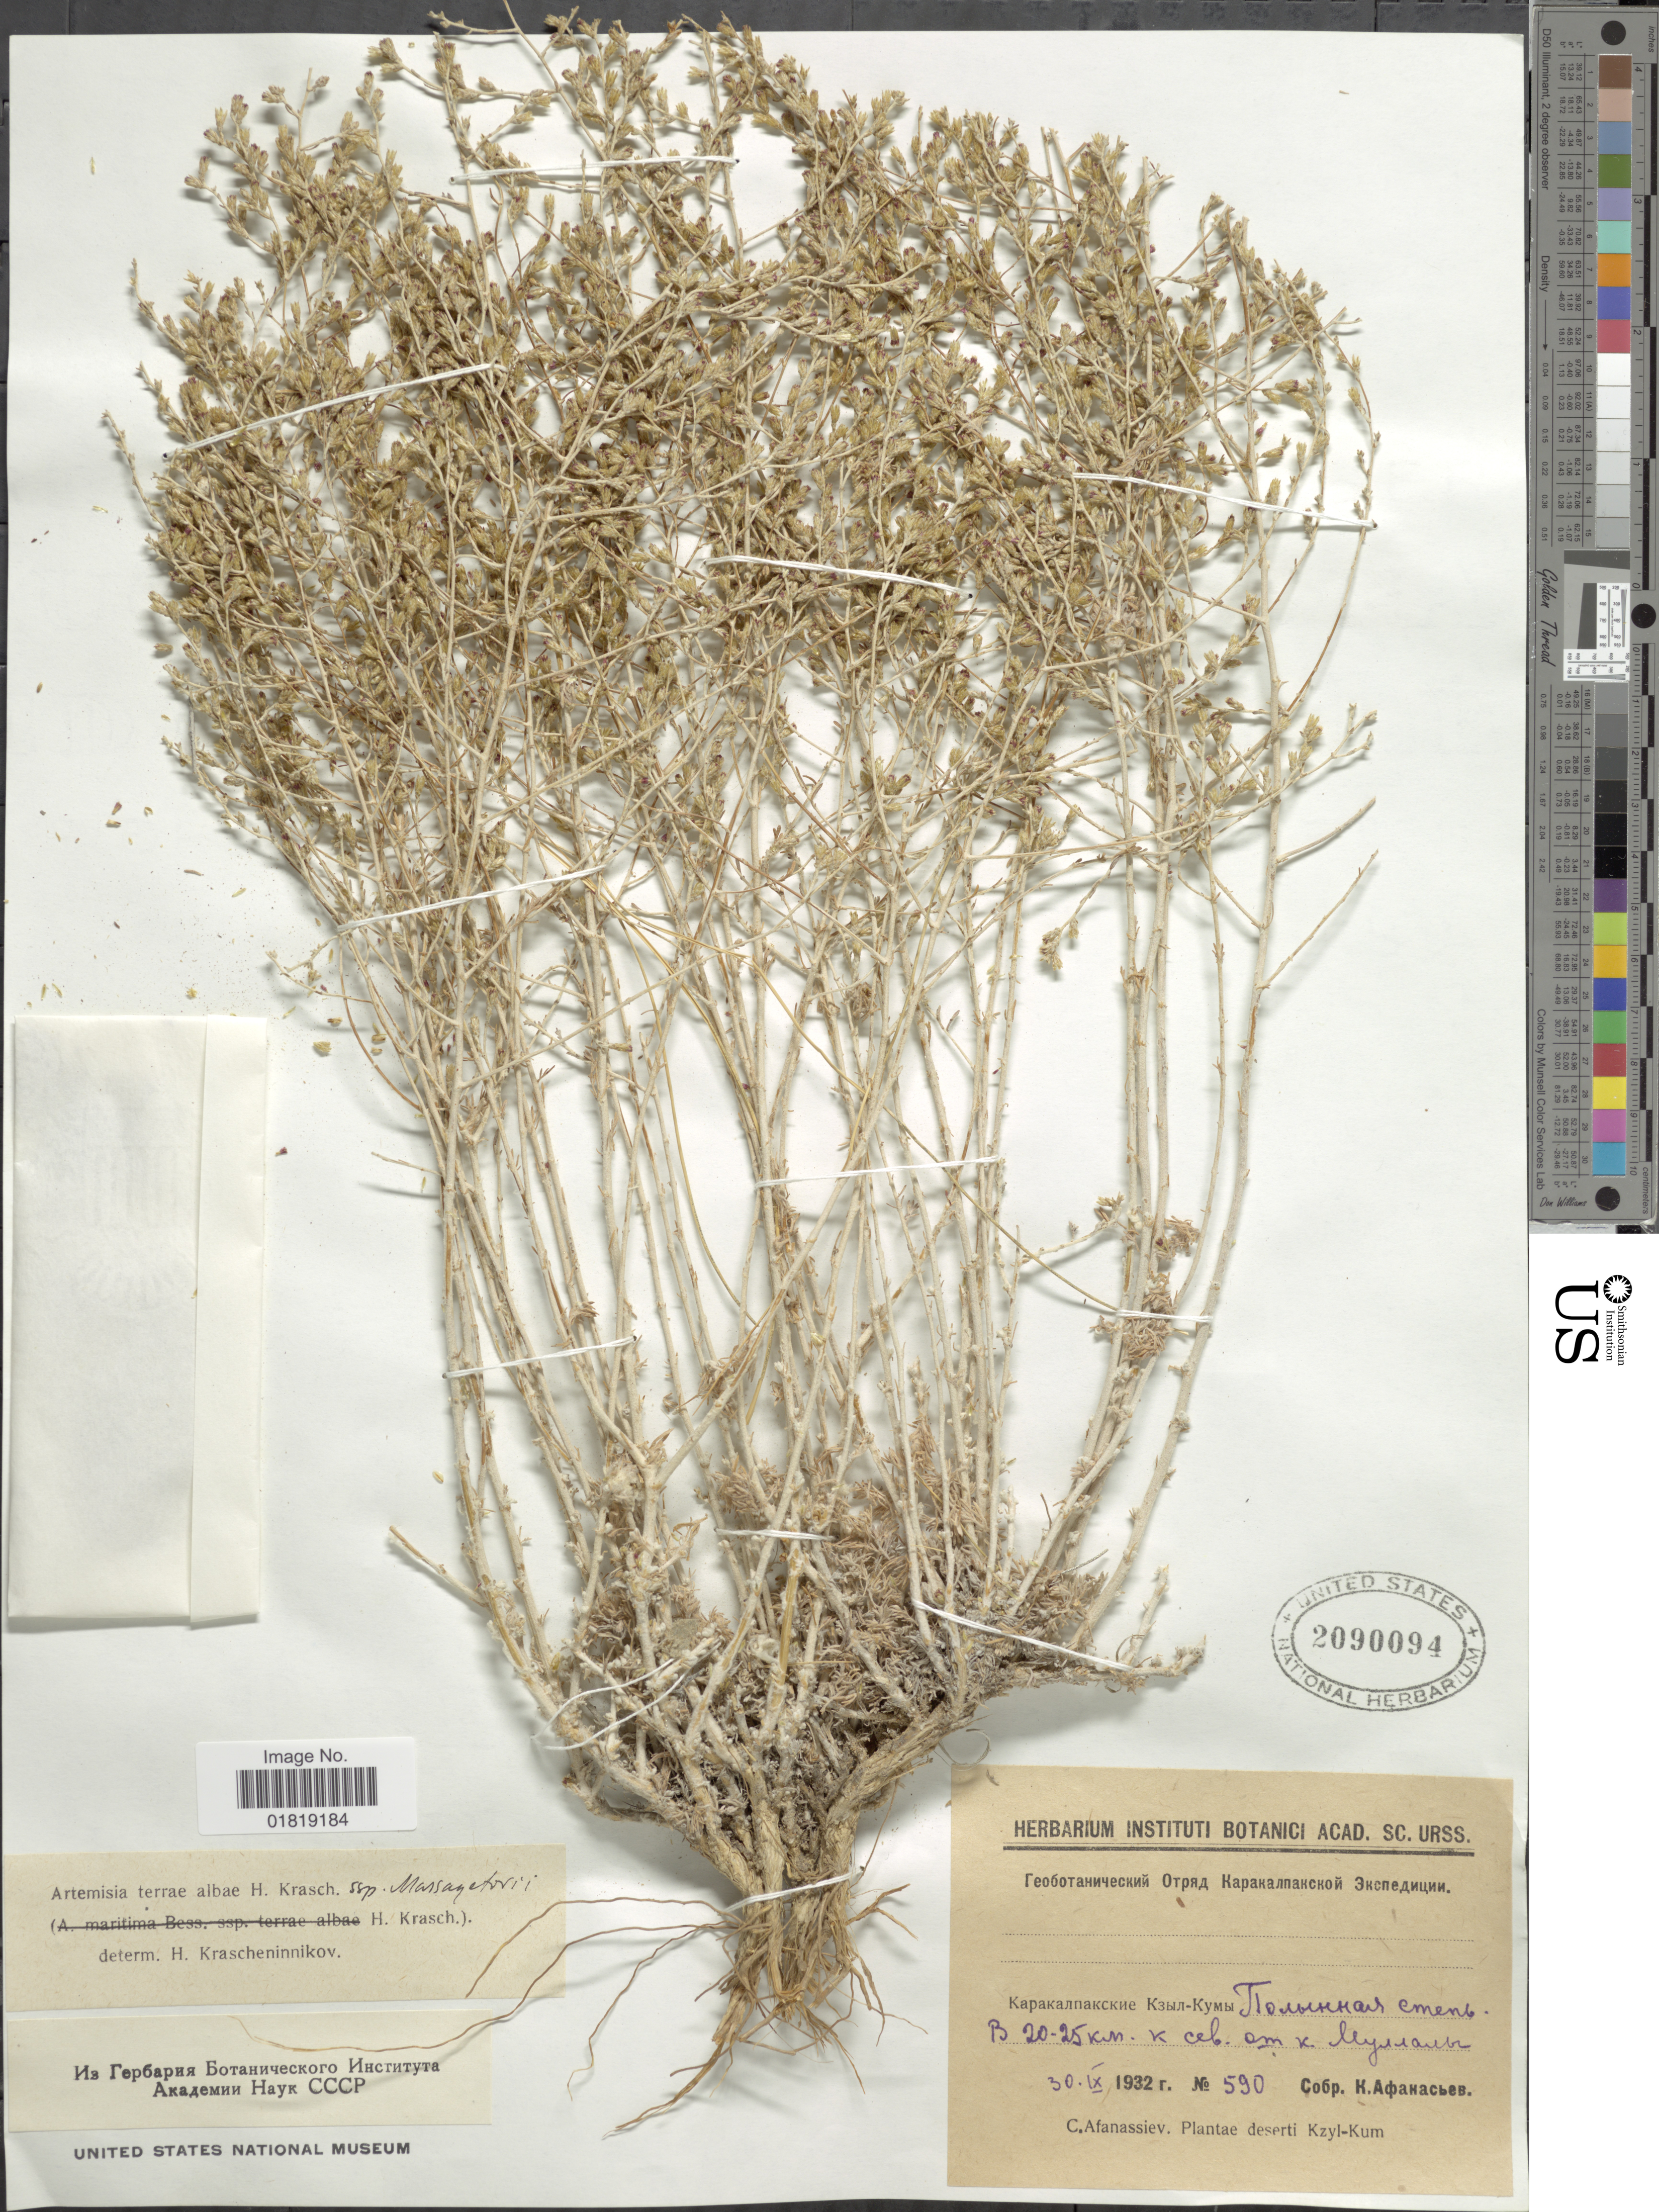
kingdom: Plantae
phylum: Tracheophyta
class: Magnoliopsida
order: Asterales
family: Asteraceae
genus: Artemisia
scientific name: Artemisia terrae albae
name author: Krasch.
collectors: C. S. Afanassiev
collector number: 590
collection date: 1932-09-30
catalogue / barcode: US 2090094